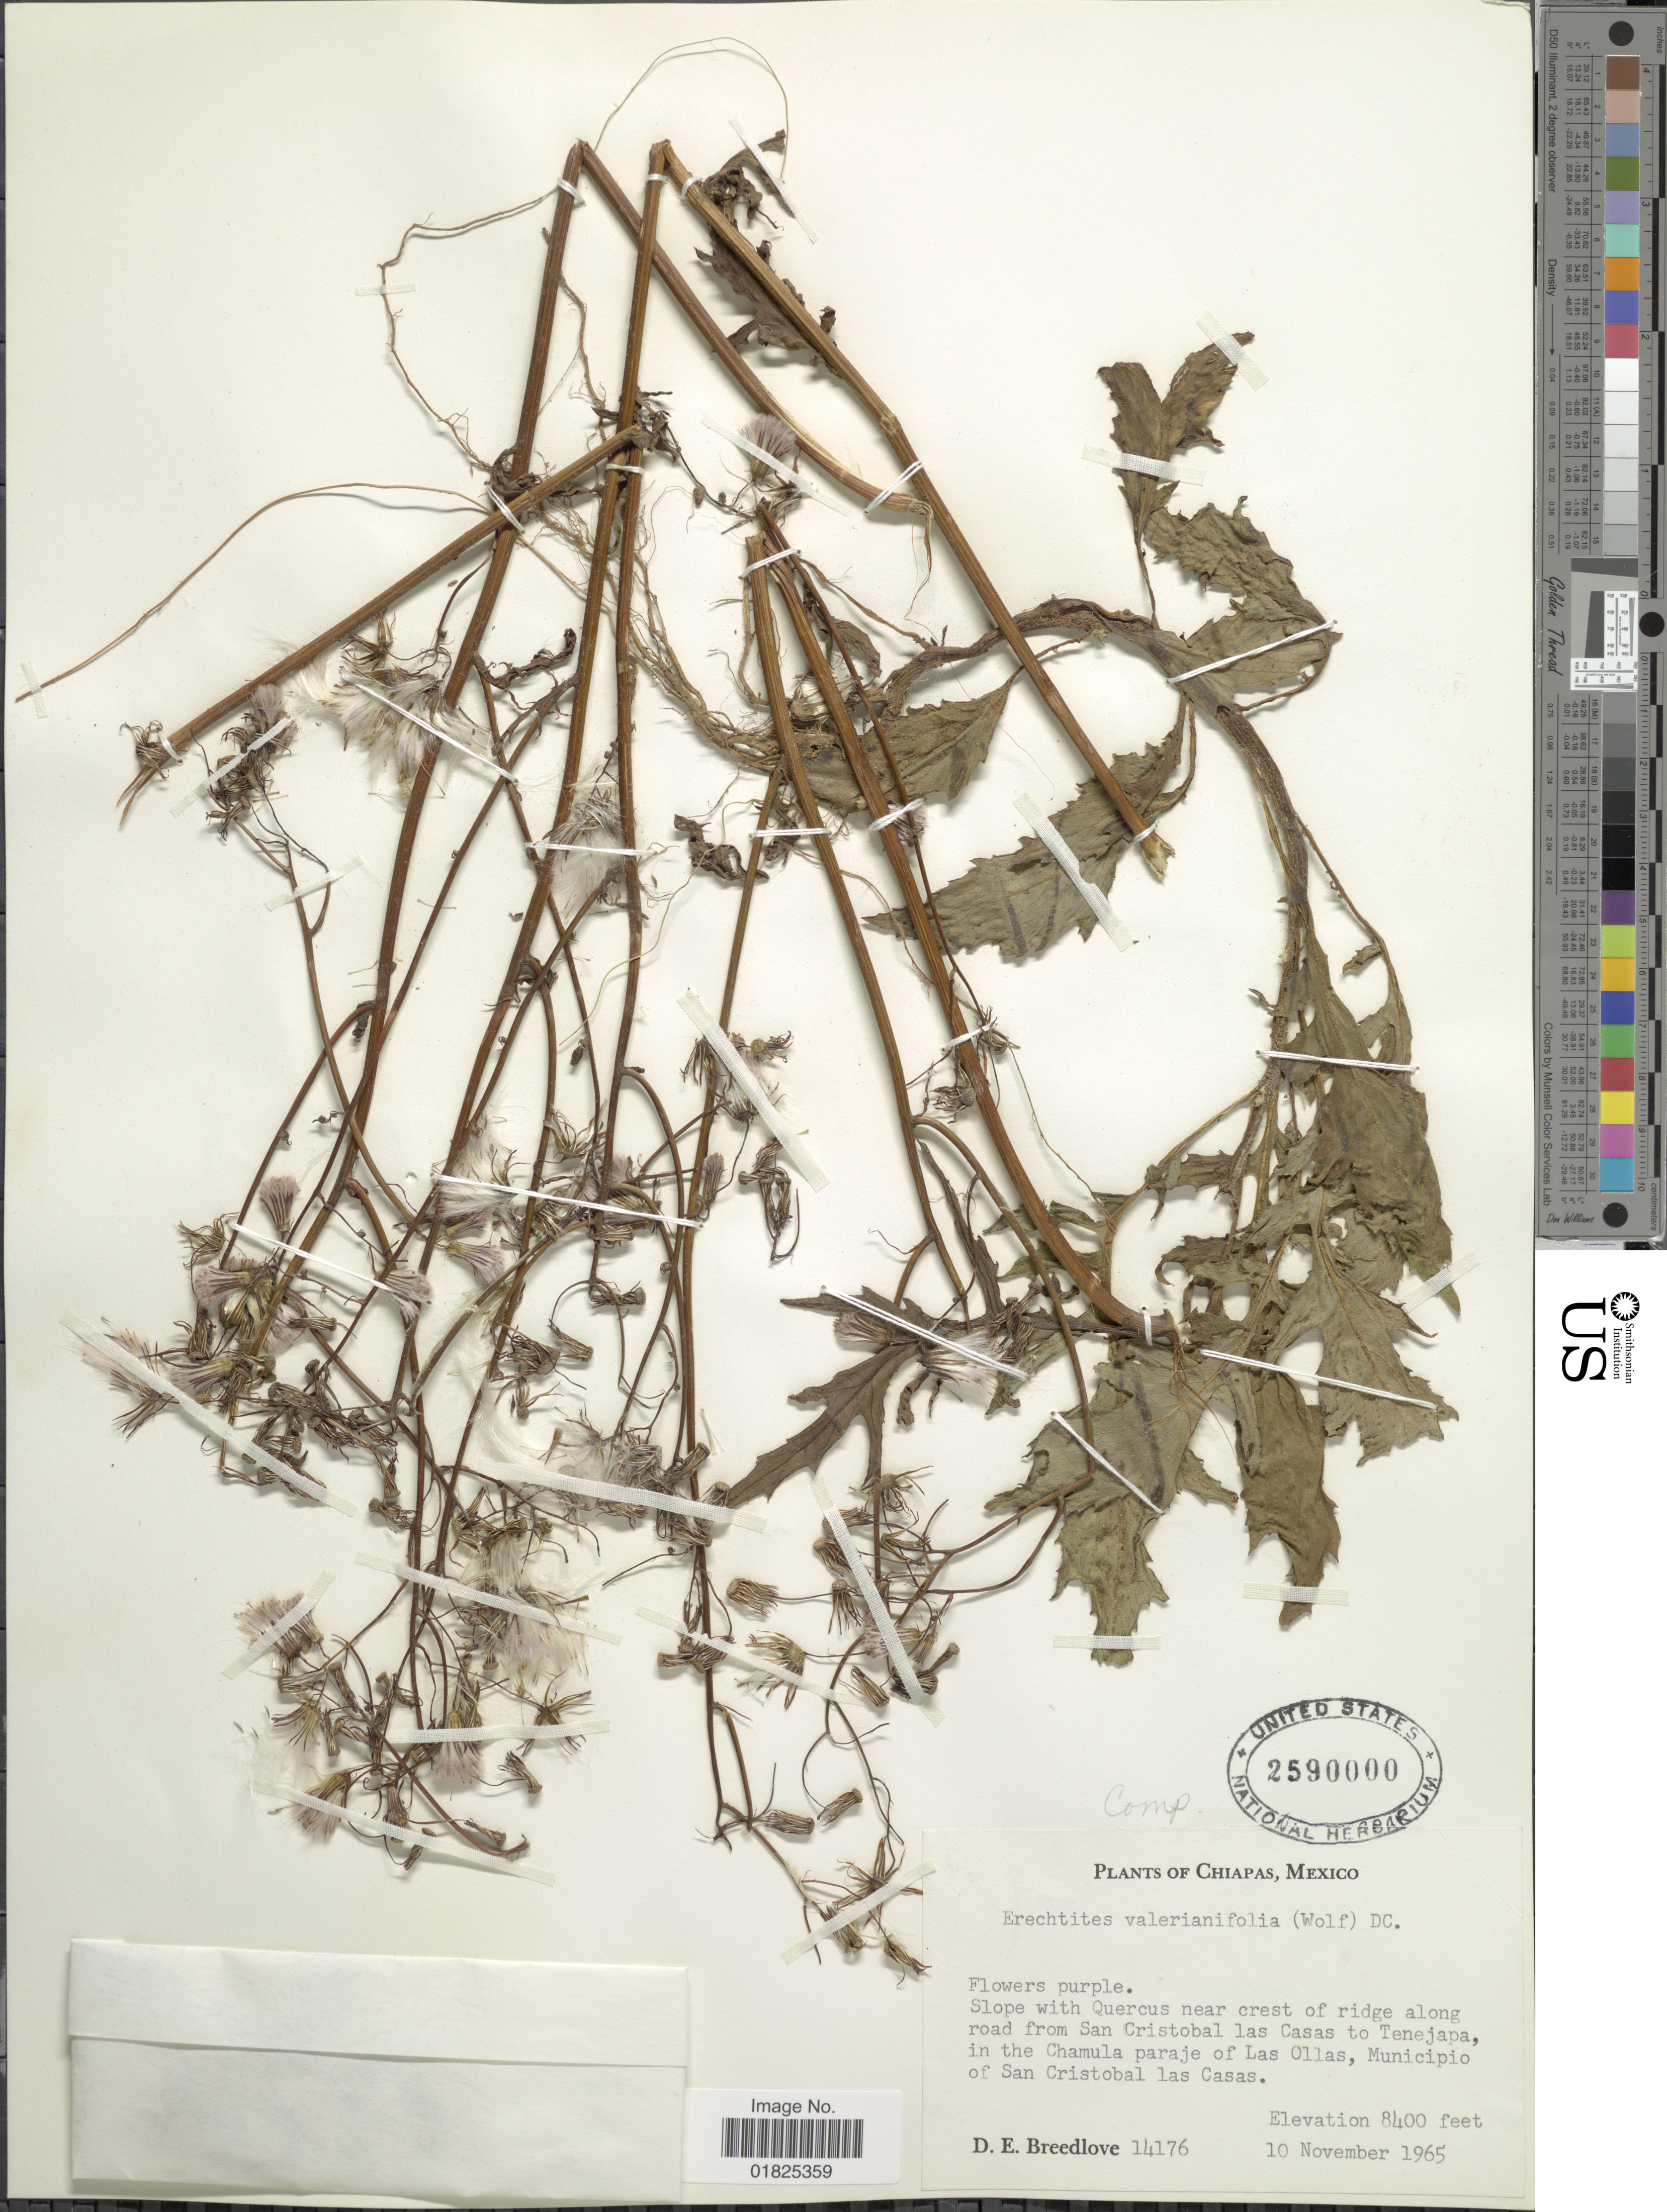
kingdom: Plantae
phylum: Tracheophyta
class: Magnoliopsida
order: Asterales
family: Asteraceae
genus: Erechtites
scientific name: Erechtites valerianifolius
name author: (Link ex Spreng.) DC.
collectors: D. E. Breedlove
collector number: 14176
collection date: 1965-11-10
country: Mexico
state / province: Chiapas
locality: Along road from San Cristobal Las Casas to Tenejapa, in the Chamula paraje of Las Ollas, Municipio of San Cristobal las casas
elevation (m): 2560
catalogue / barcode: US 2590000